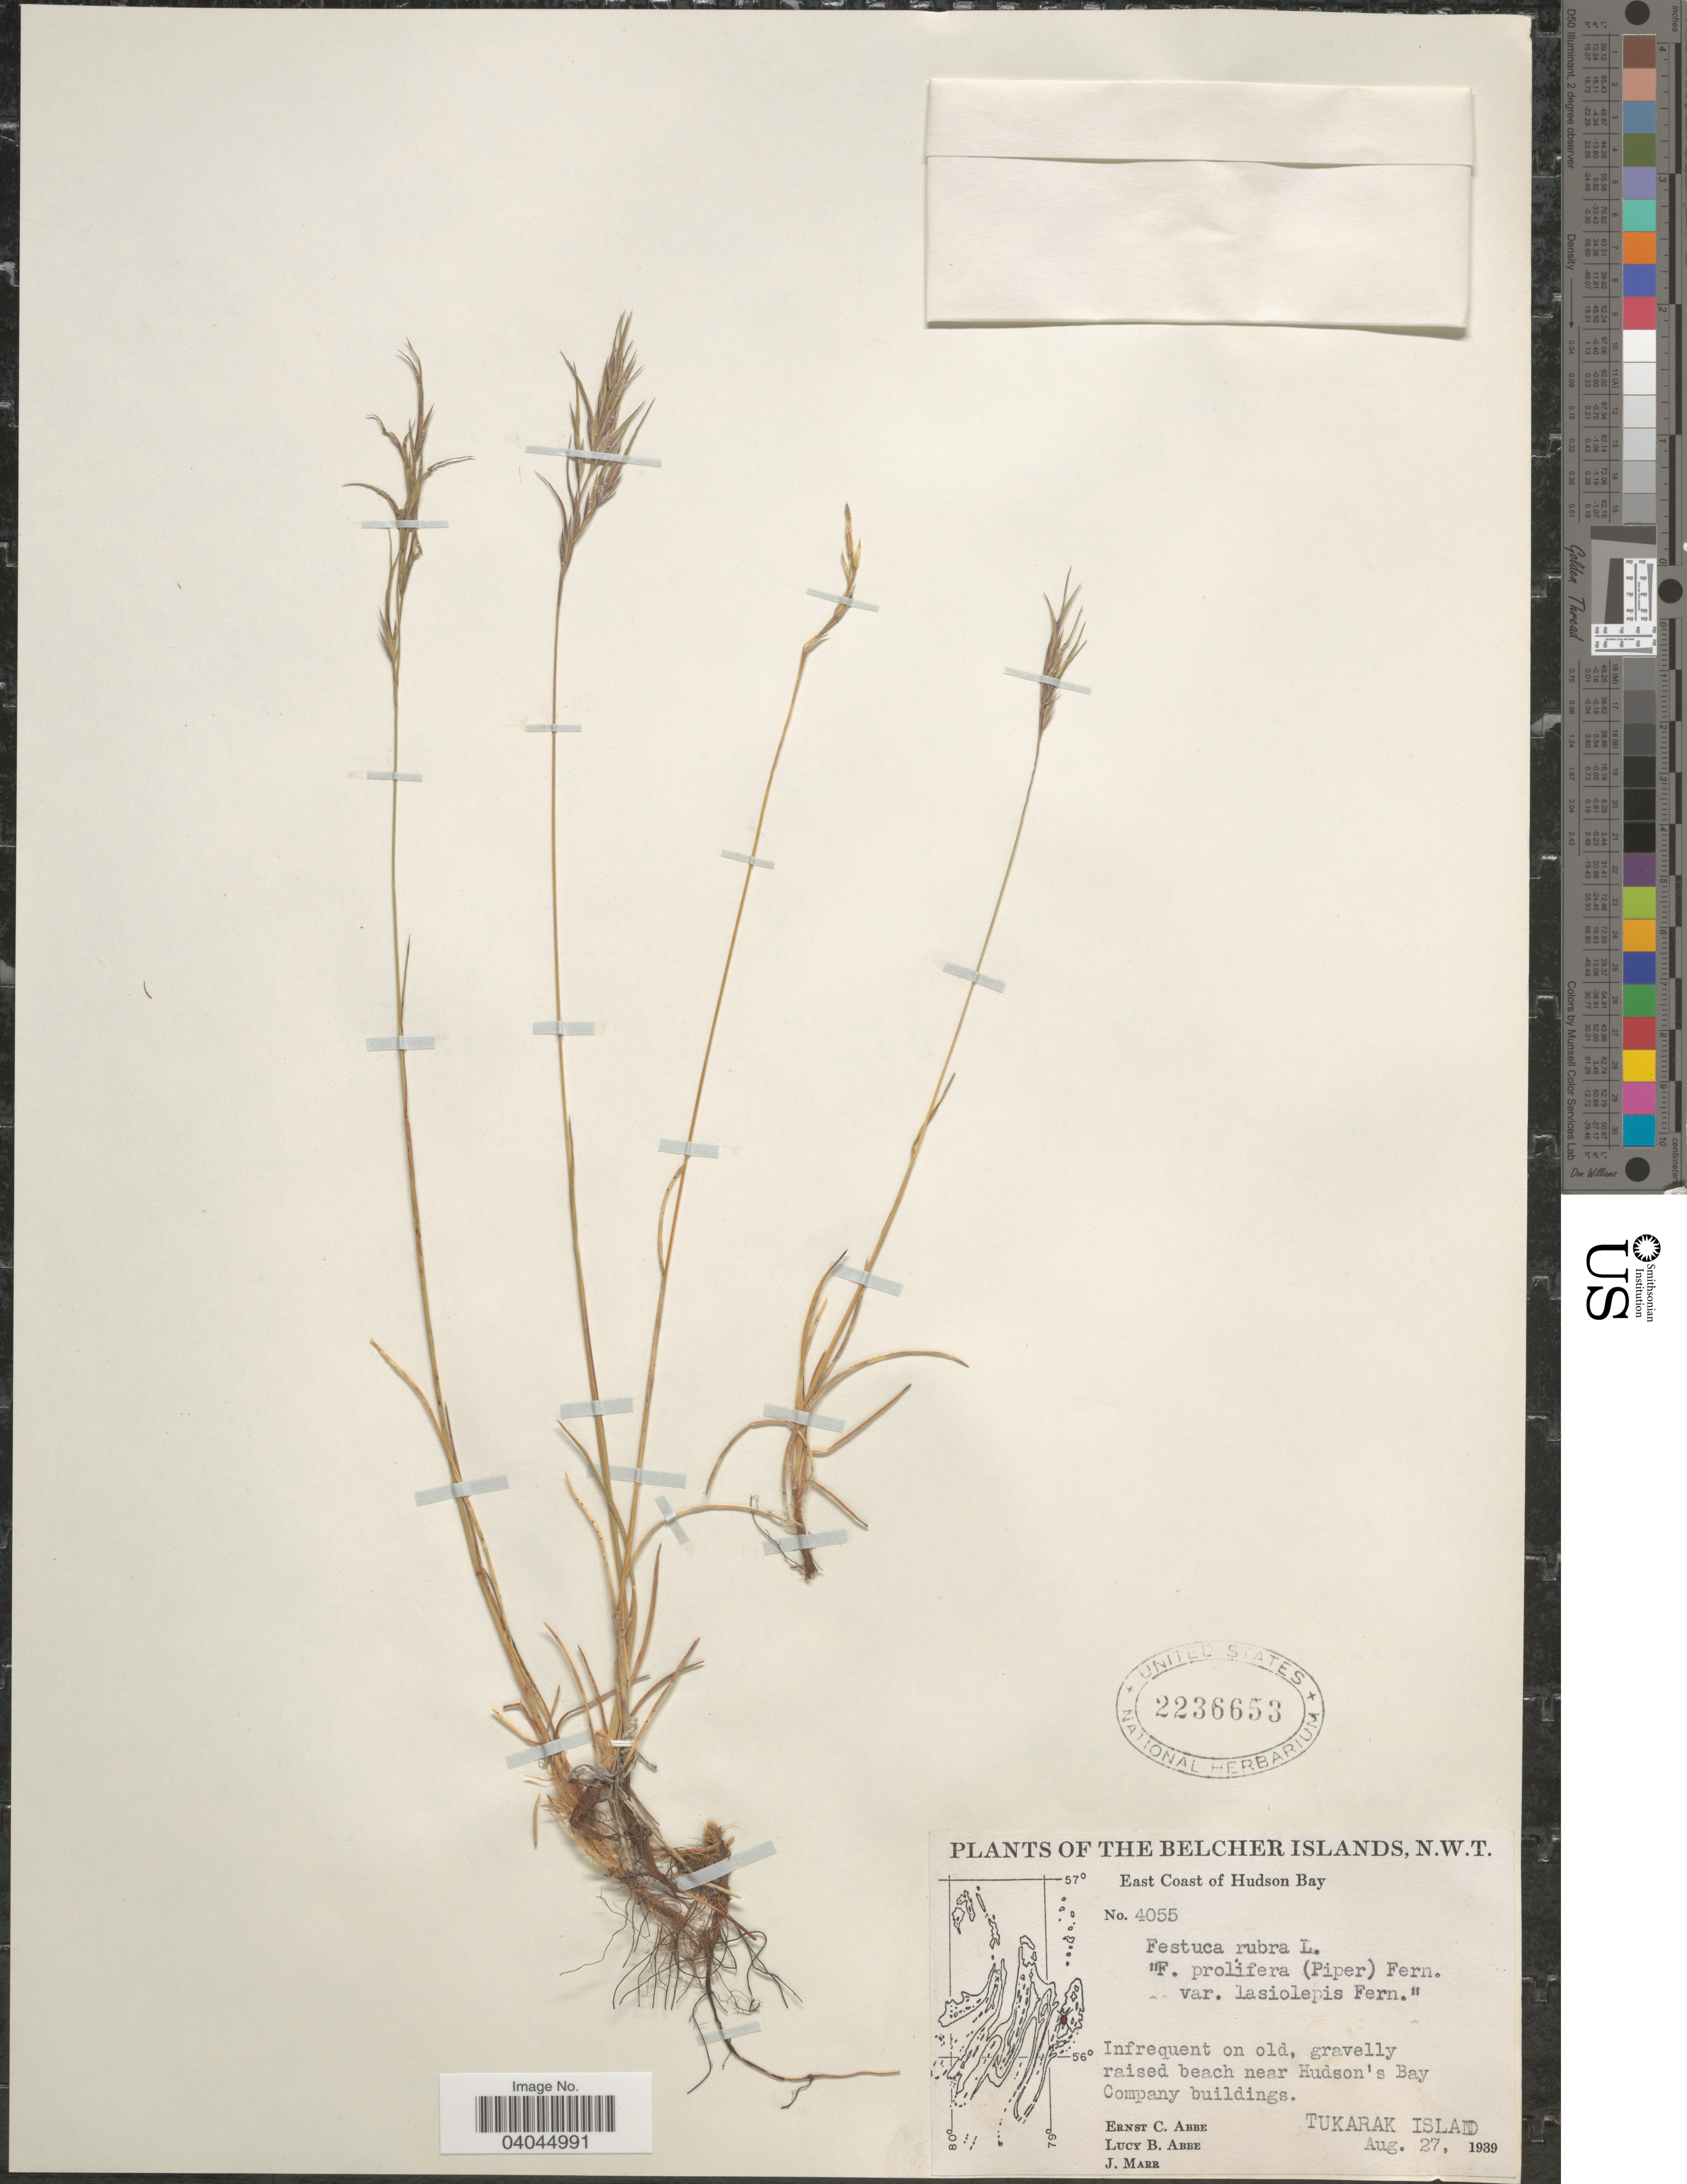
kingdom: Plantae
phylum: Tracheophyta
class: Liliopsida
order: Poales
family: Poaceae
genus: Festuca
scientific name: Festuca rubra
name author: L.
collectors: E. C. Abbe, L. B. Abbe & J. Marr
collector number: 4055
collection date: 1939-08-27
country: Canada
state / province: Northwest Territories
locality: The Belcher Islands. East Coast of Hudson Bay. Near Hudson's Bay Company buildings. Tukarak Island.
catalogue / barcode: US 2236653